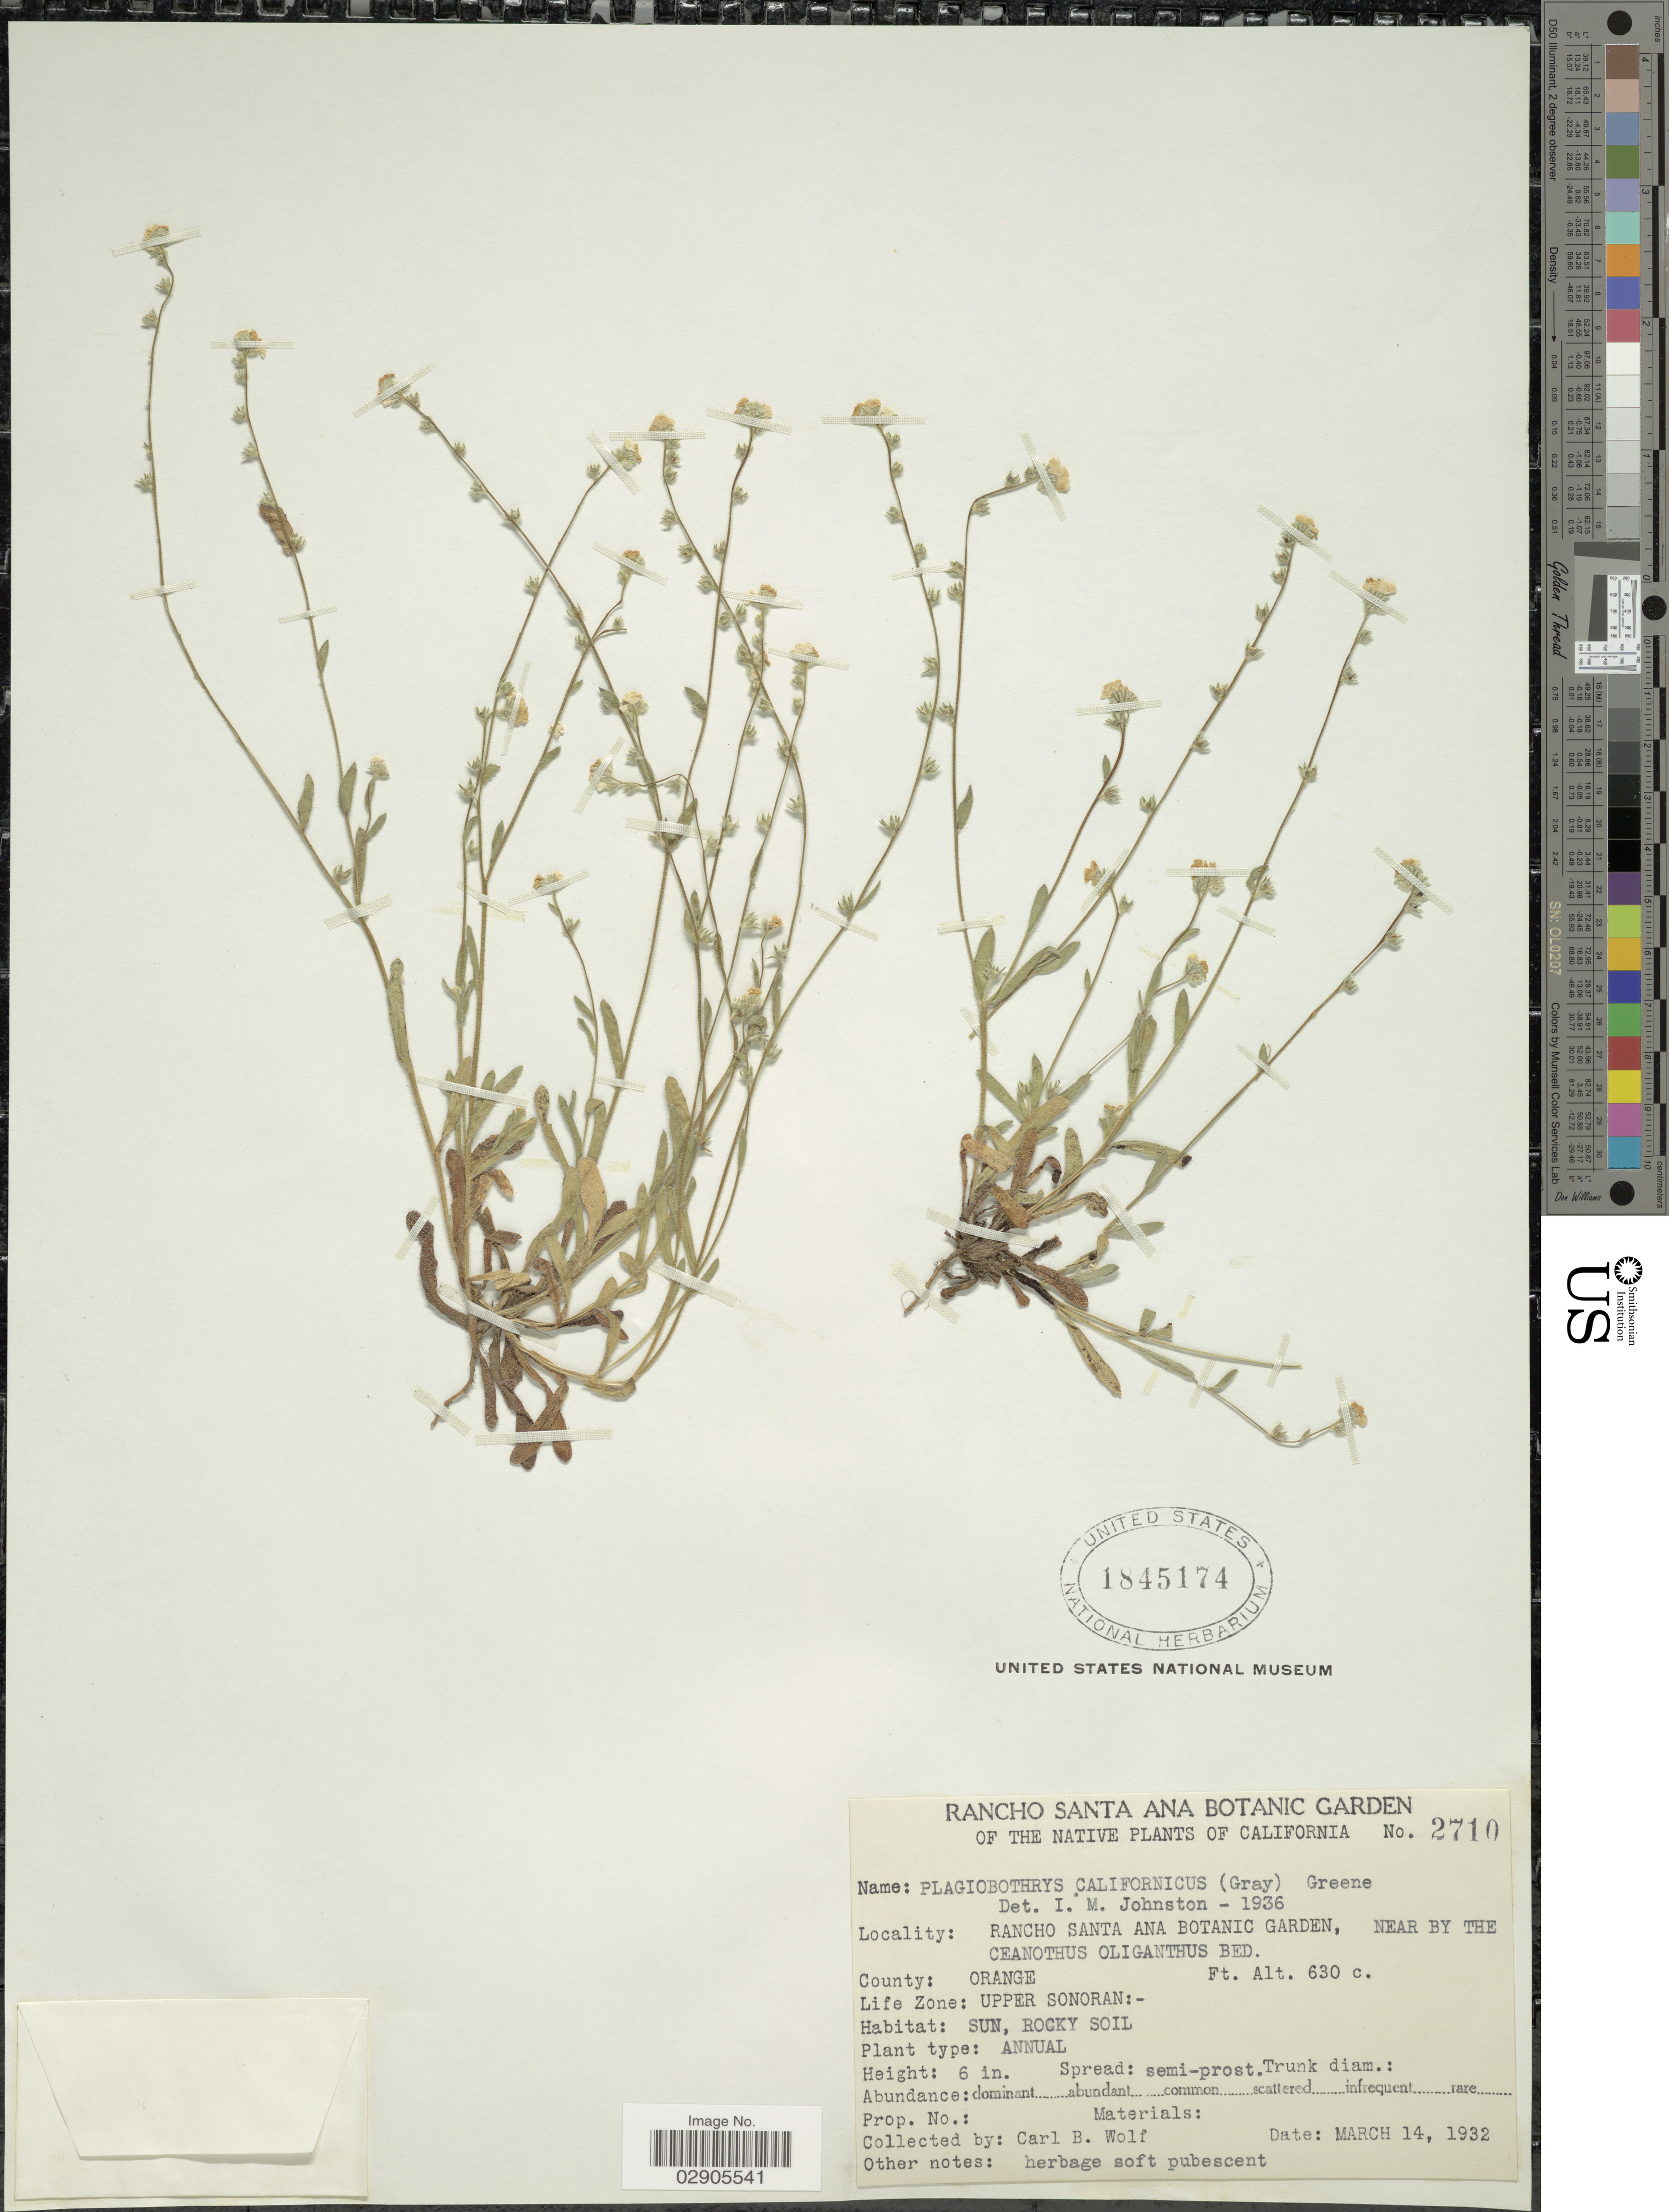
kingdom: Plantae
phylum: Tracheophyta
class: Magnoliopsida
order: Boraginales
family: Boraginaceae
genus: Plagiobothrys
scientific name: Plagiobothrys californicus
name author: (A. Gray) Greene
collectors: C. B. Wolf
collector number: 2710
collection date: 1932-03-14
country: United States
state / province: California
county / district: Orange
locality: Rancho Santa Ana Botanic Garden, near by the Ceanothus Oliganthus Bed. County: Orange. Life Zone: Upper Sonoran.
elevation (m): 192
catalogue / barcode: US 1845174